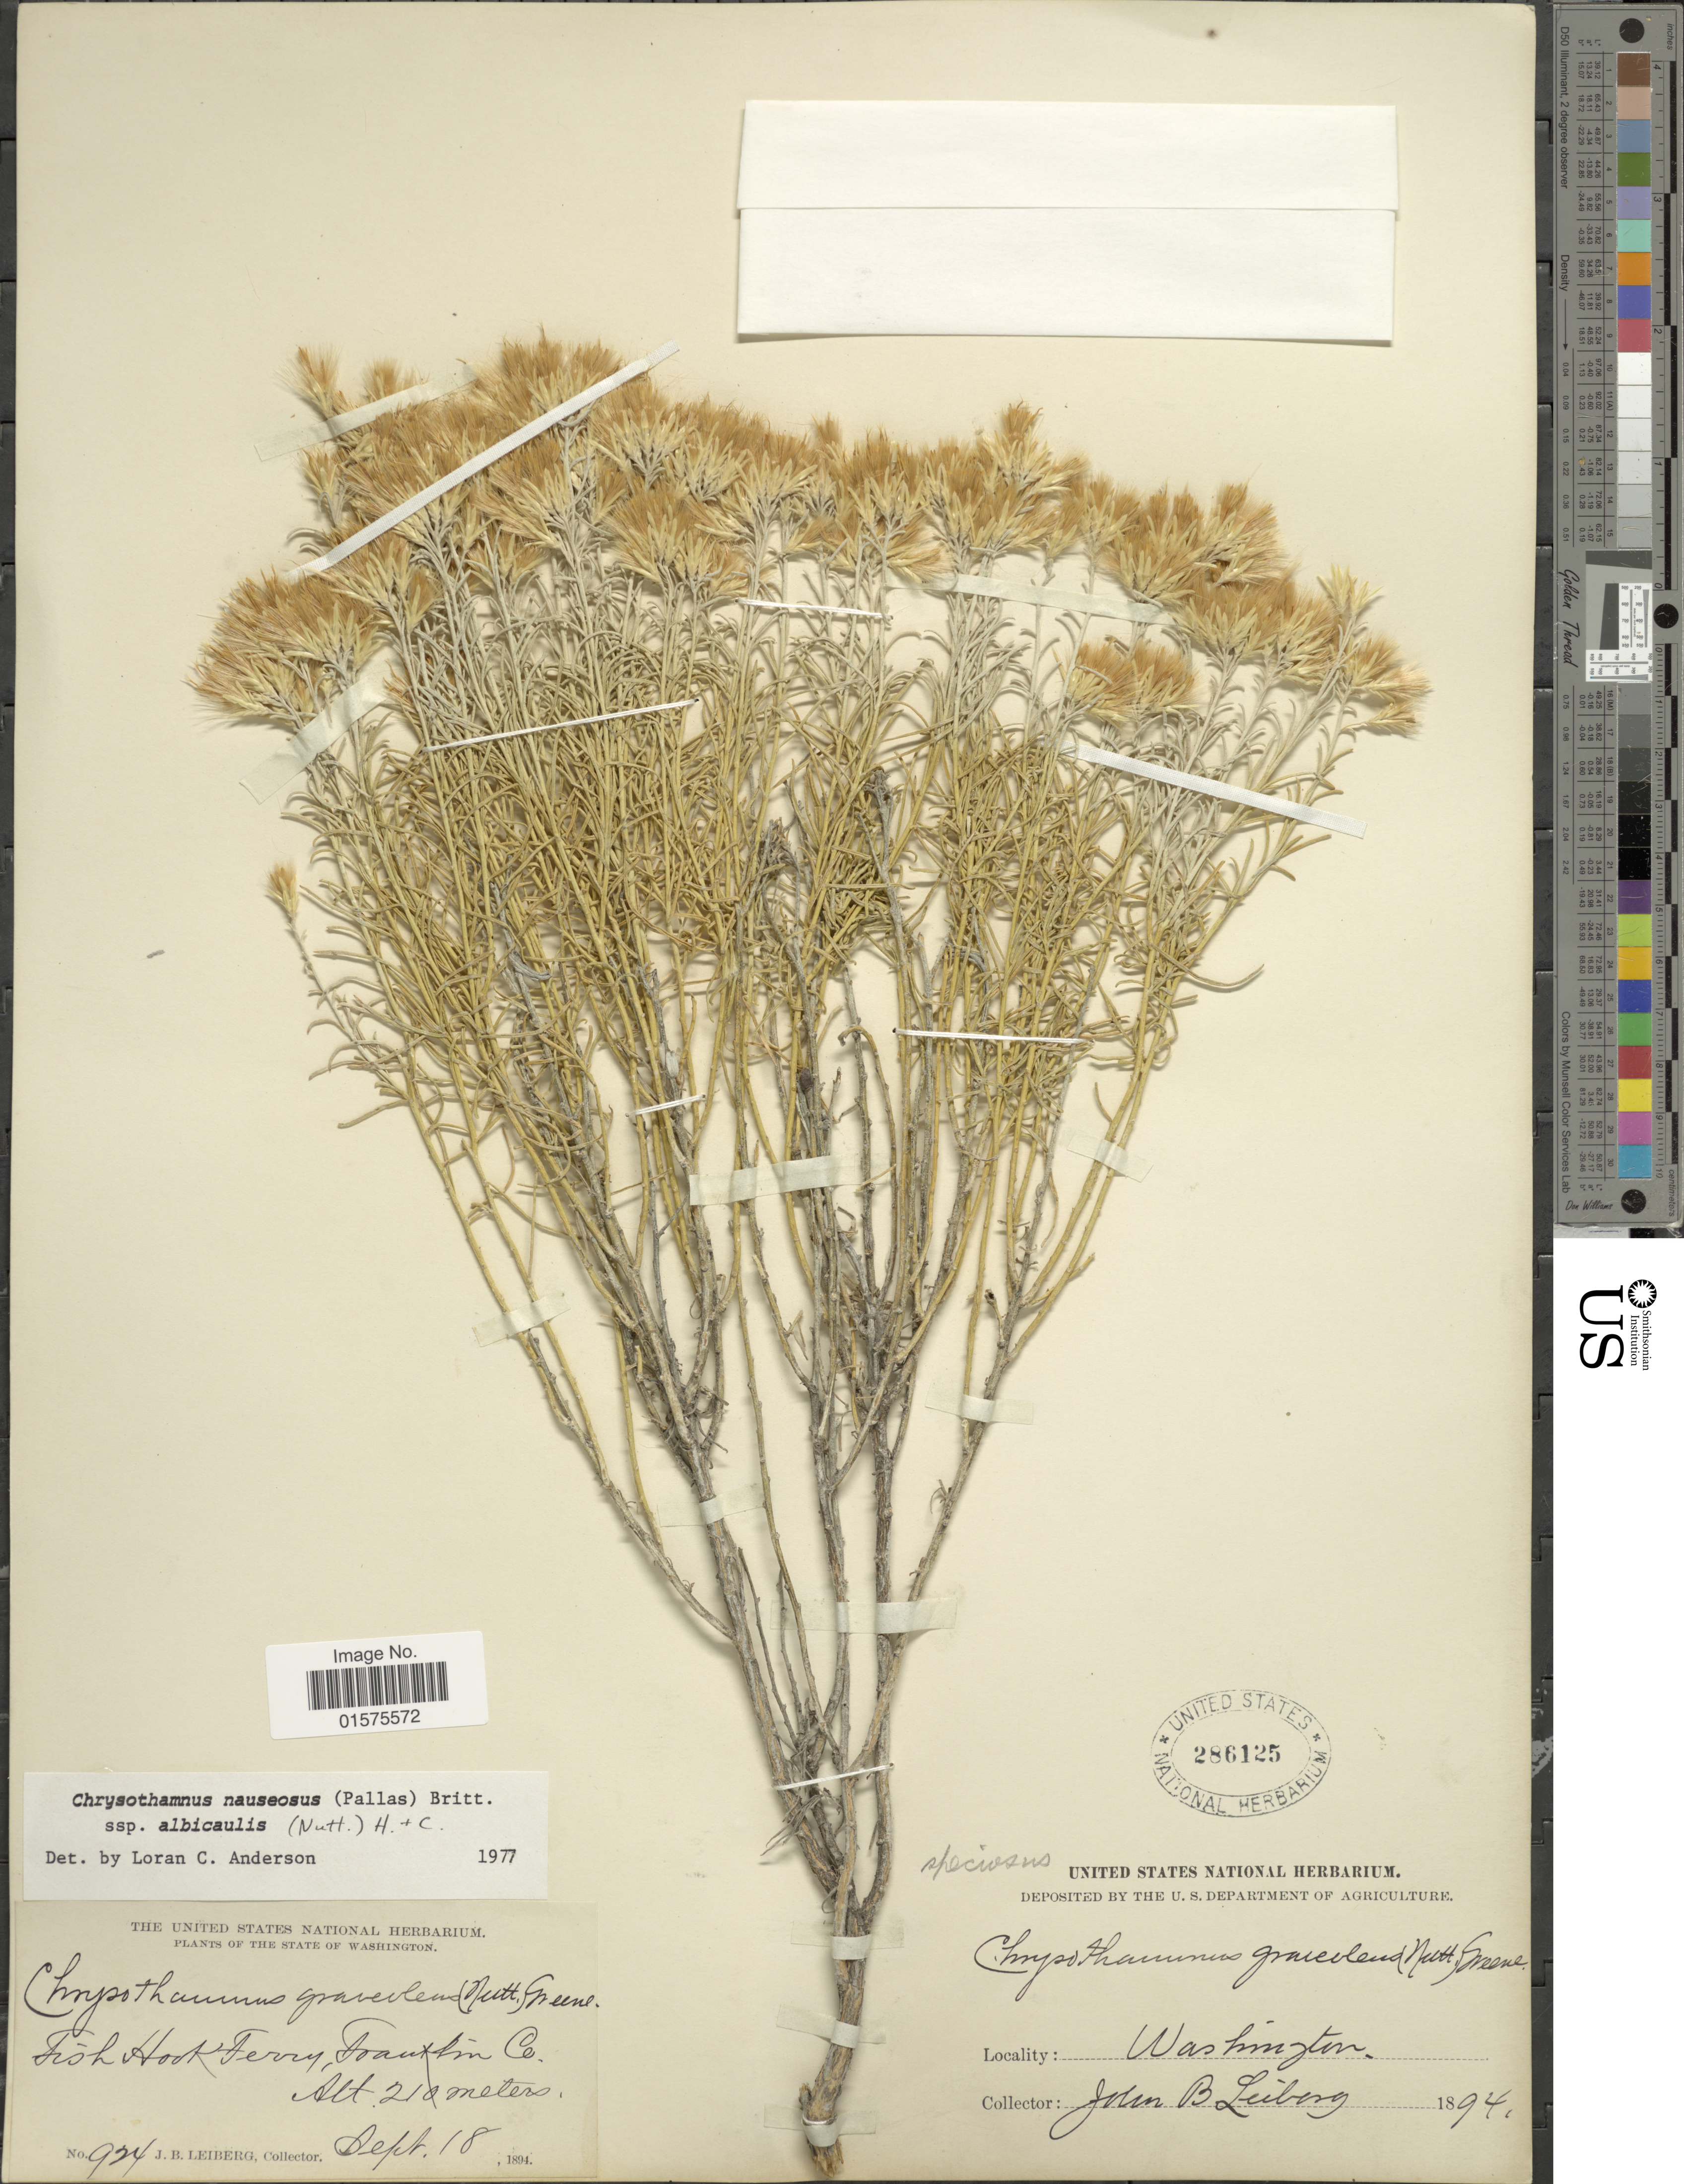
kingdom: Plantae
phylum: Tracheophyta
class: Magnoliopsida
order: Asterales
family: Asteraceae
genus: Ericameria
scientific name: Ericameria nauseosa var. speciosa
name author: (Nutt.) G.L. Nesom & G.I. Baird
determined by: Urbatsch, Lowell E., Curator (LSU), Louisiana State University (UNITED STATES)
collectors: J. Leiberg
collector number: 924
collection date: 1894-09-18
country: United States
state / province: Washington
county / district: Franklin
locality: Fish Hook Ferry, Franklin Co.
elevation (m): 210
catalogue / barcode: US 286125